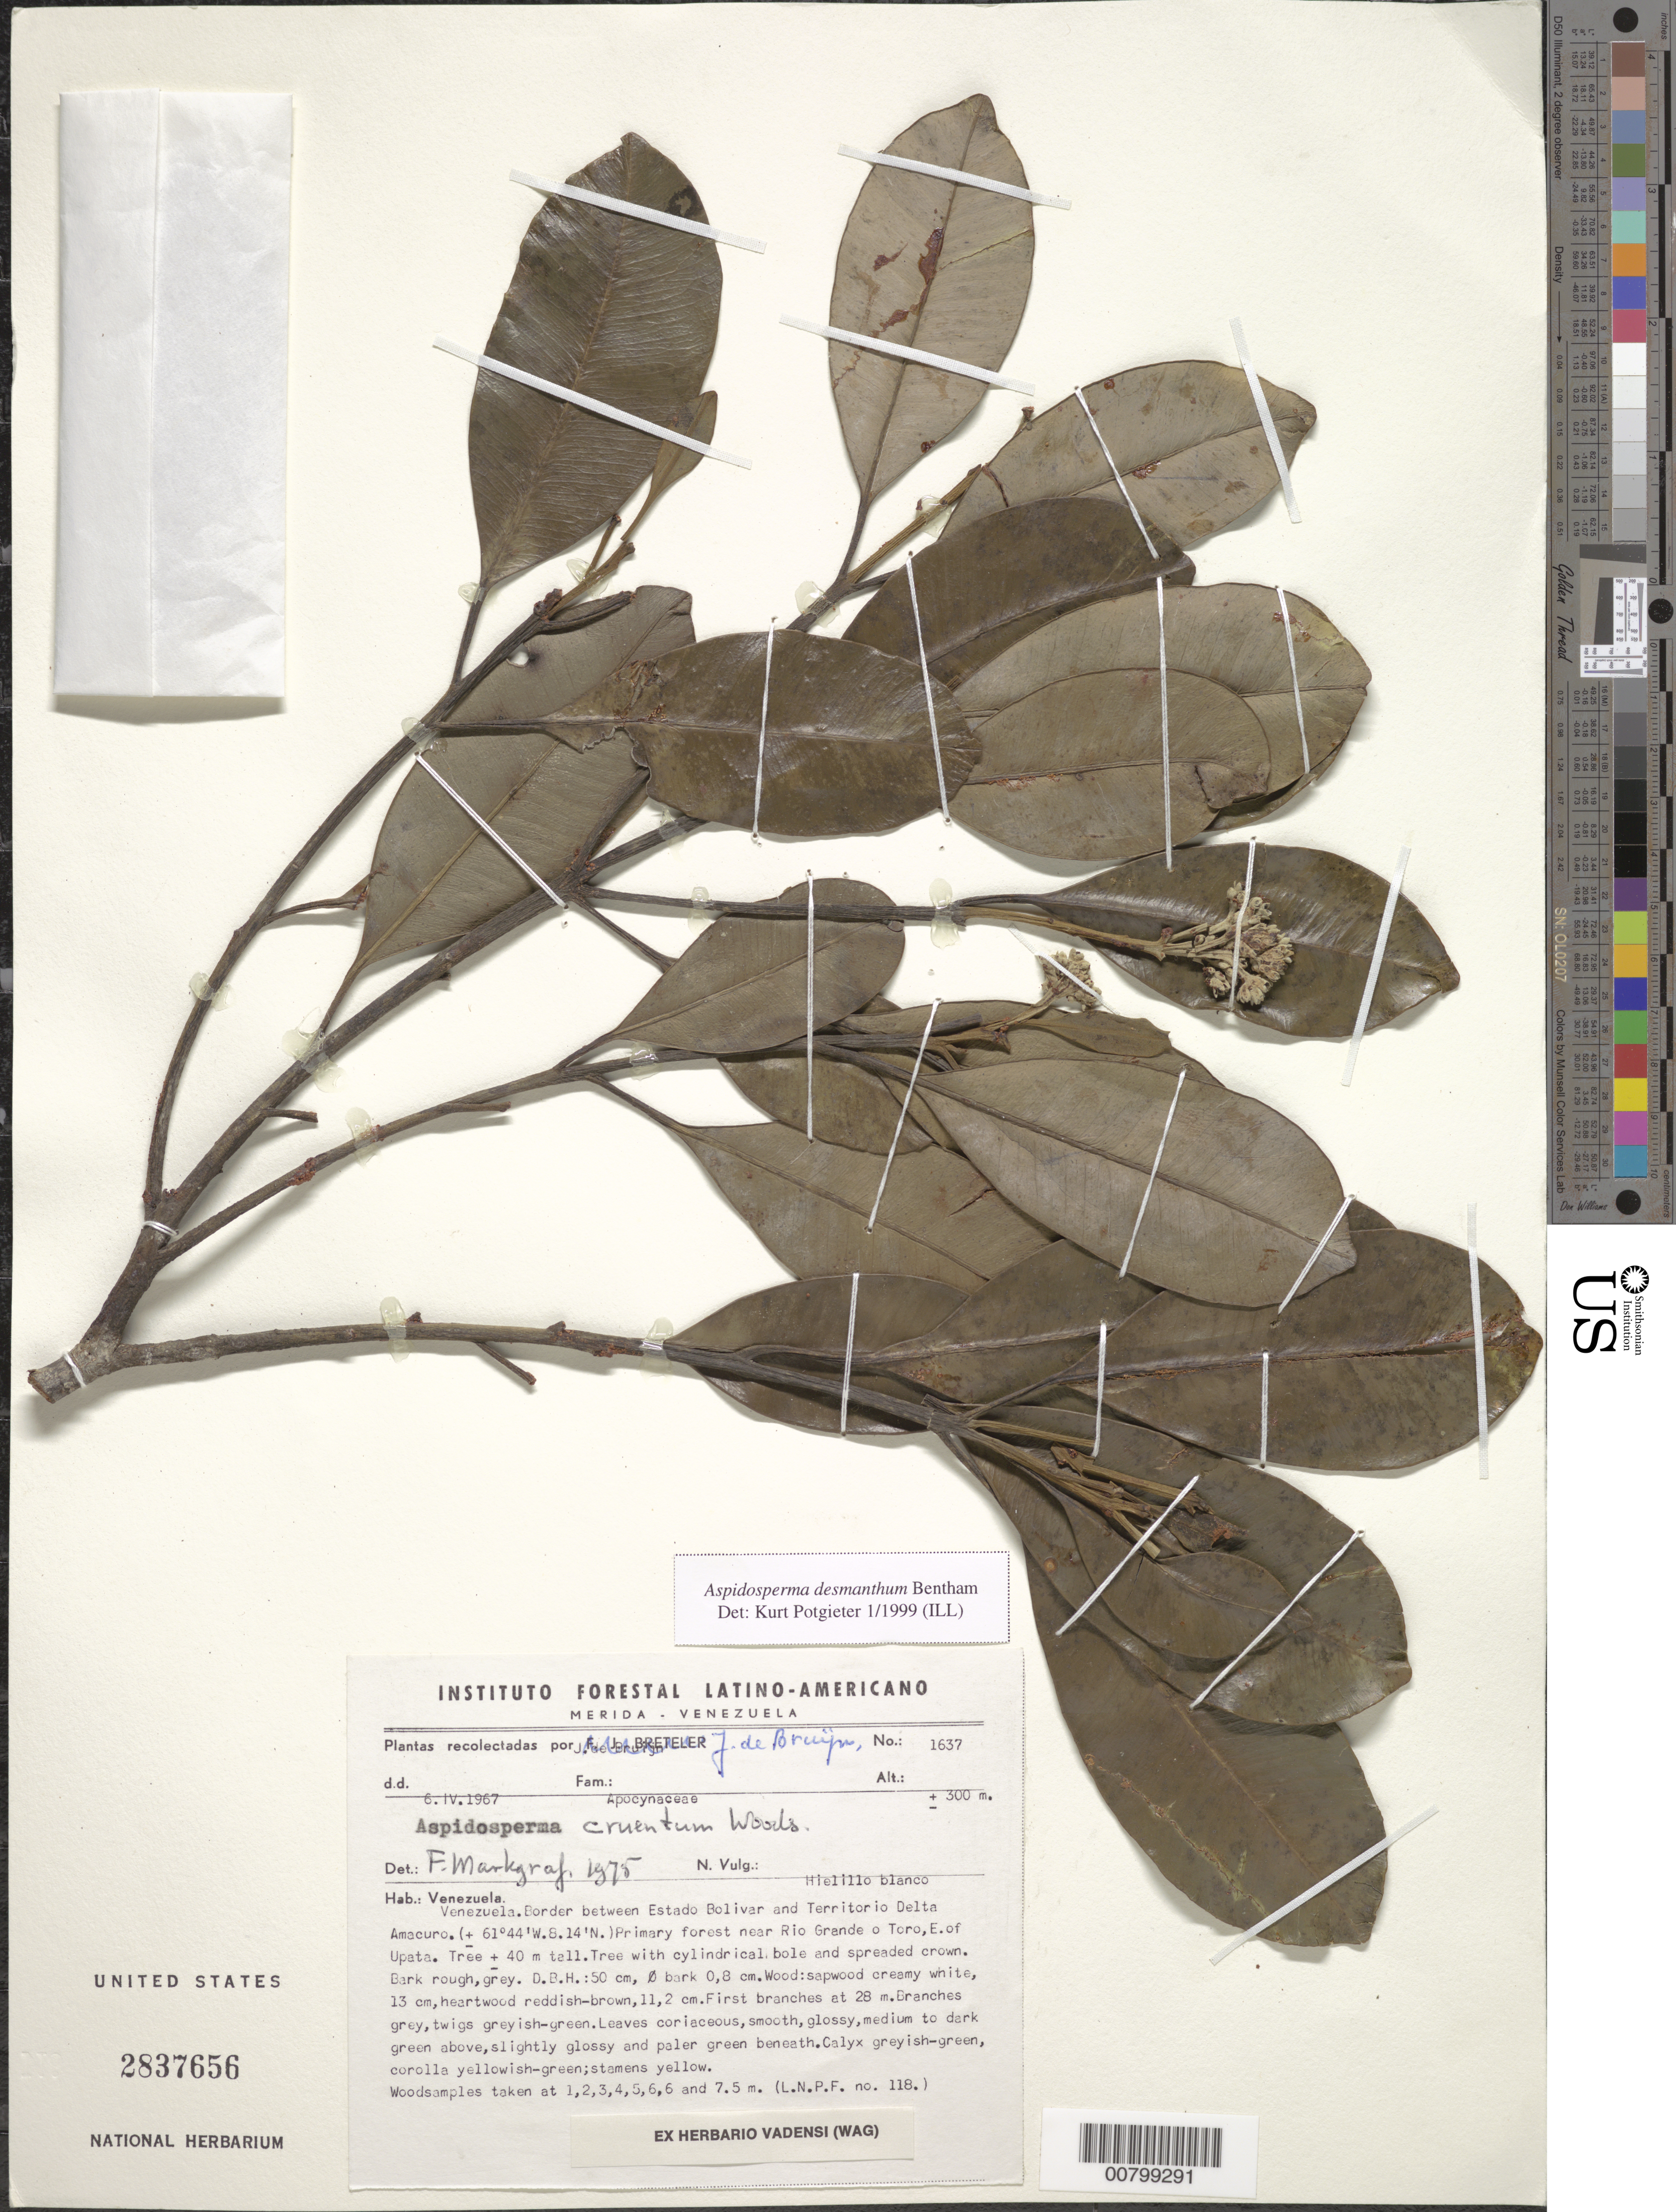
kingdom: Plantae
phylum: Tracheophyta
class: Magnoliopsida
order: Gentianales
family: Apocynaceae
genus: Aspidosperma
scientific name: Aspidosperma desmanthum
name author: Benth. ex Müll. Arg.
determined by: Potgieter, K.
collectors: J. Bruijn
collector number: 1637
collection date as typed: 6-Apr-67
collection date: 1967-04-06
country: Venezuela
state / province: Bolívar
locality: Estado Bolívar and Territorío Delta Amacuro border, near Río Grande o Toro, E of Upata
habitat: Primary forest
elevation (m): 300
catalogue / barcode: US 2837656